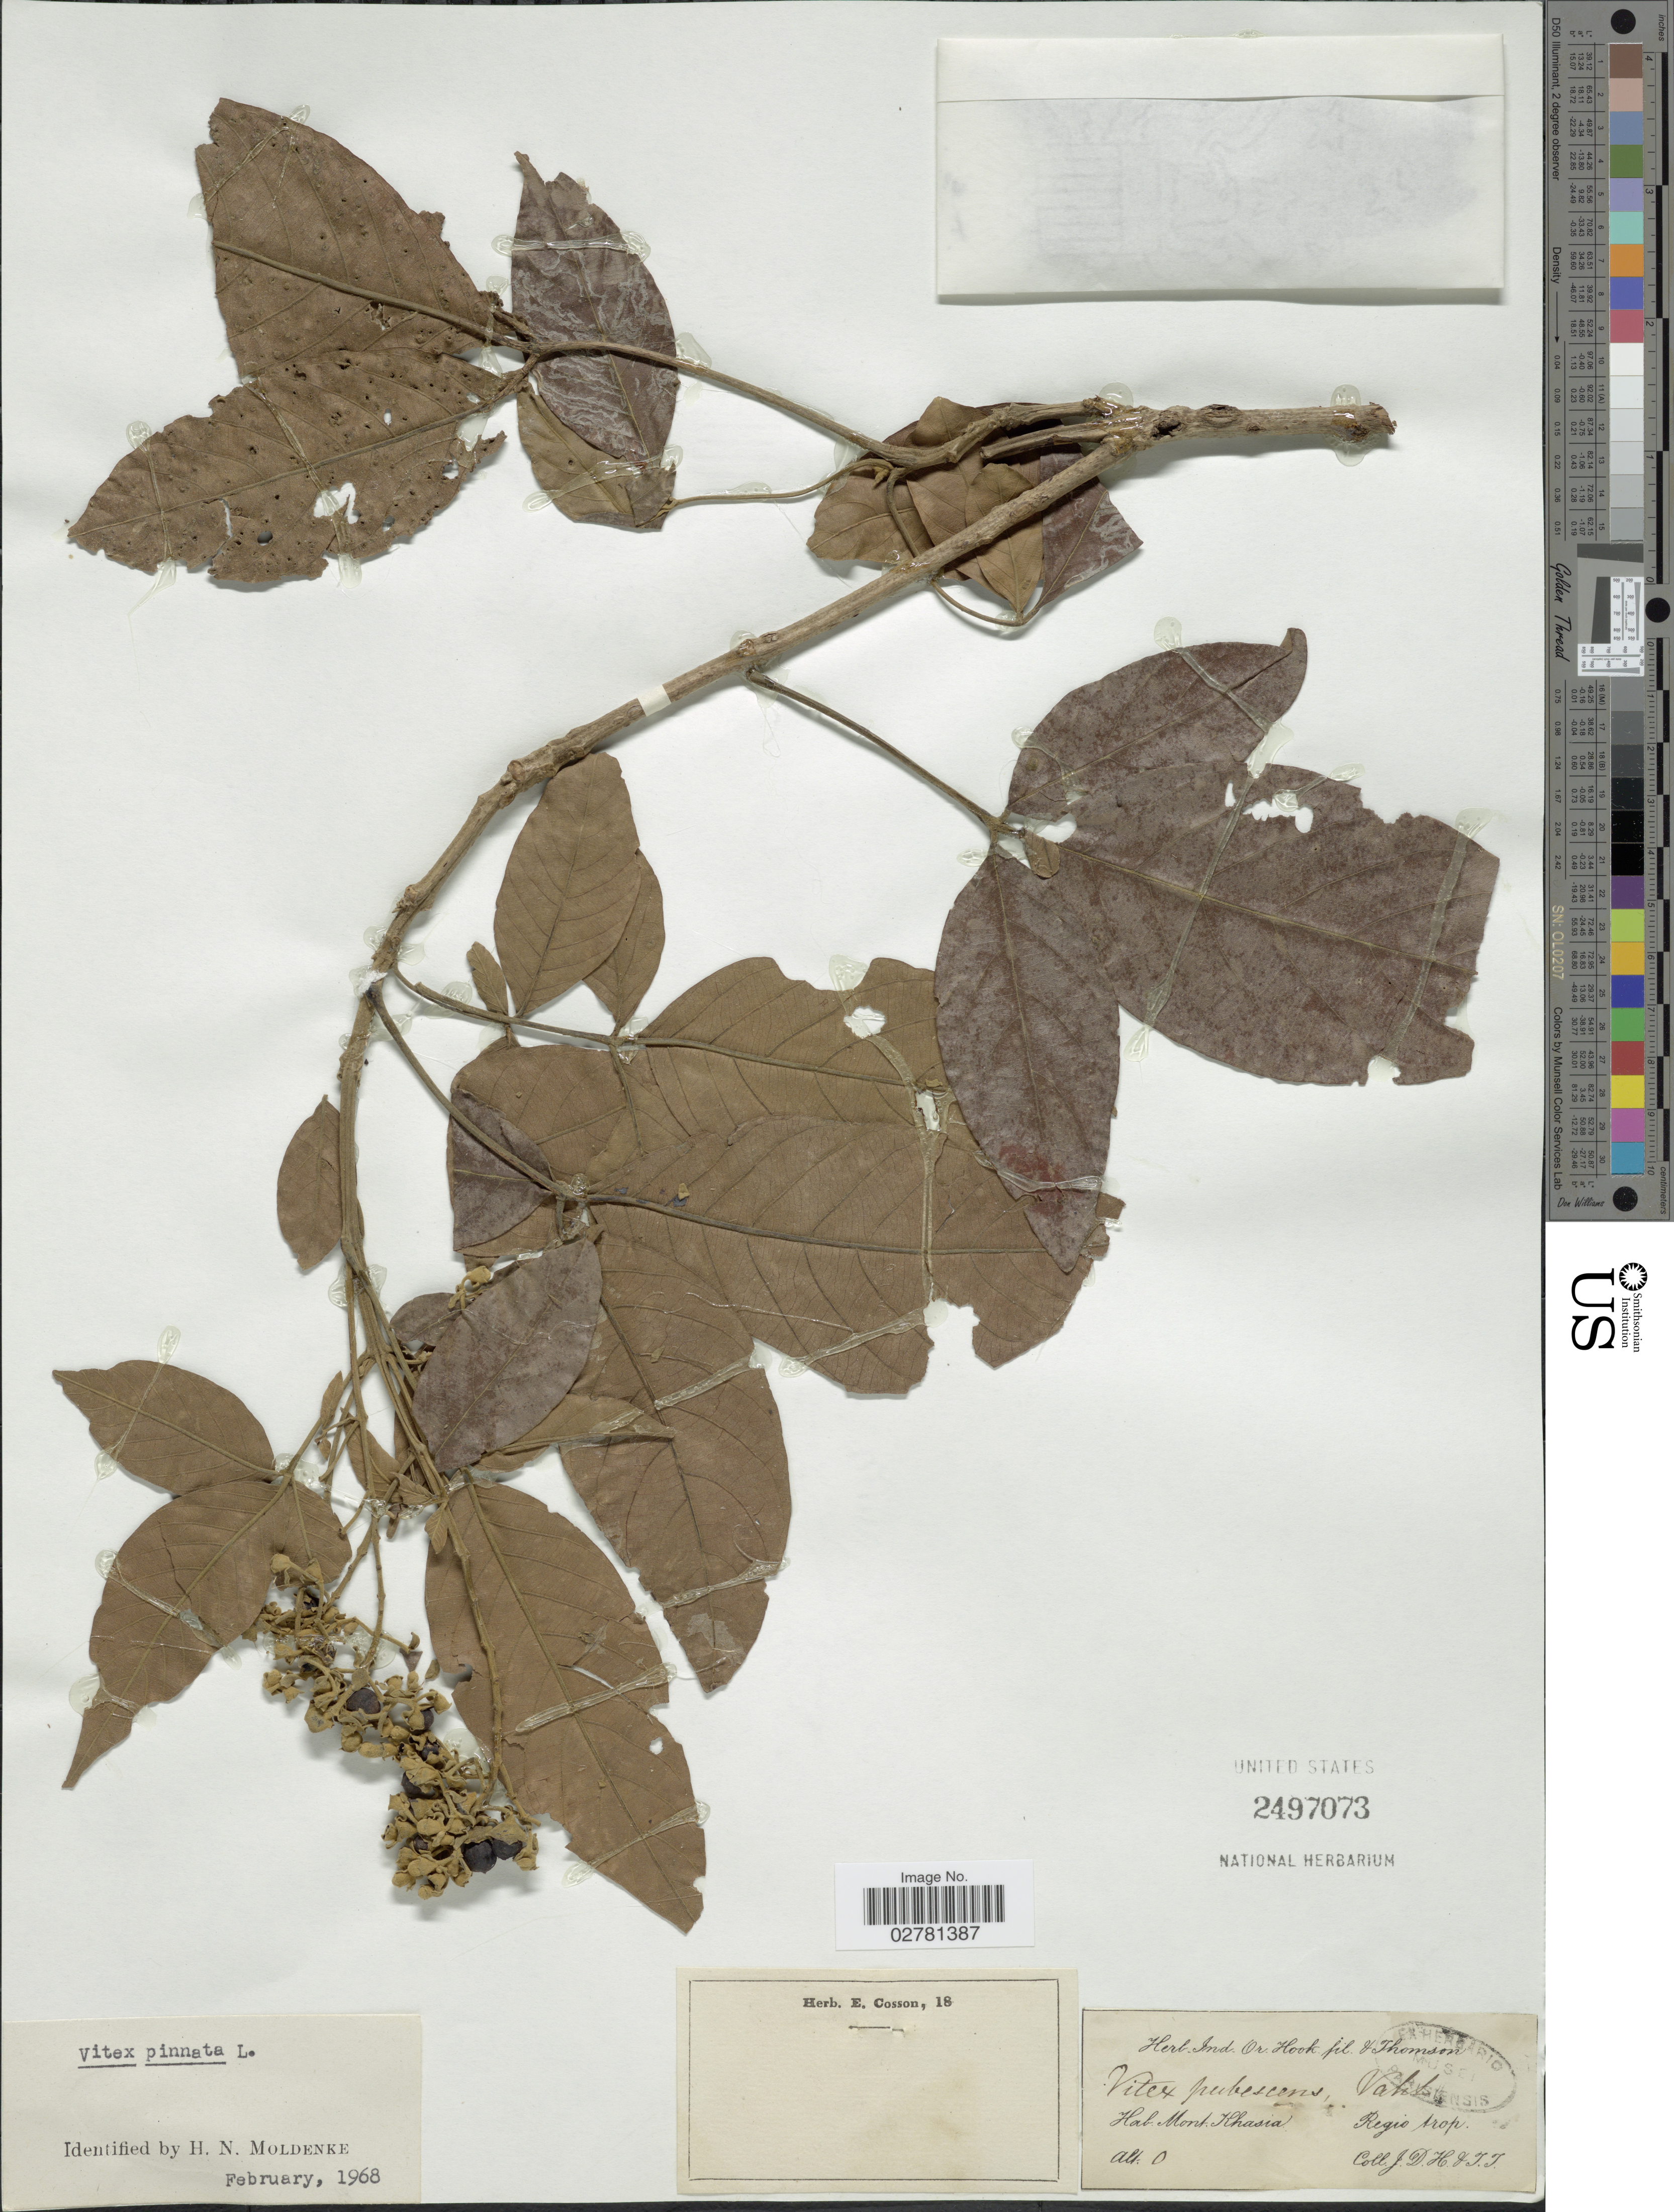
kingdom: Plantae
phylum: Tracheophyta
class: Magnoliopsida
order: Lamiales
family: Lamiaceae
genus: Vitex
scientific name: Vitex pinnata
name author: L.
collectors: J. D. Hooker & T. Thomson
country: India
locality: Mont. Khasia. Regio Trop.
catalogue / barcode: US 2497073